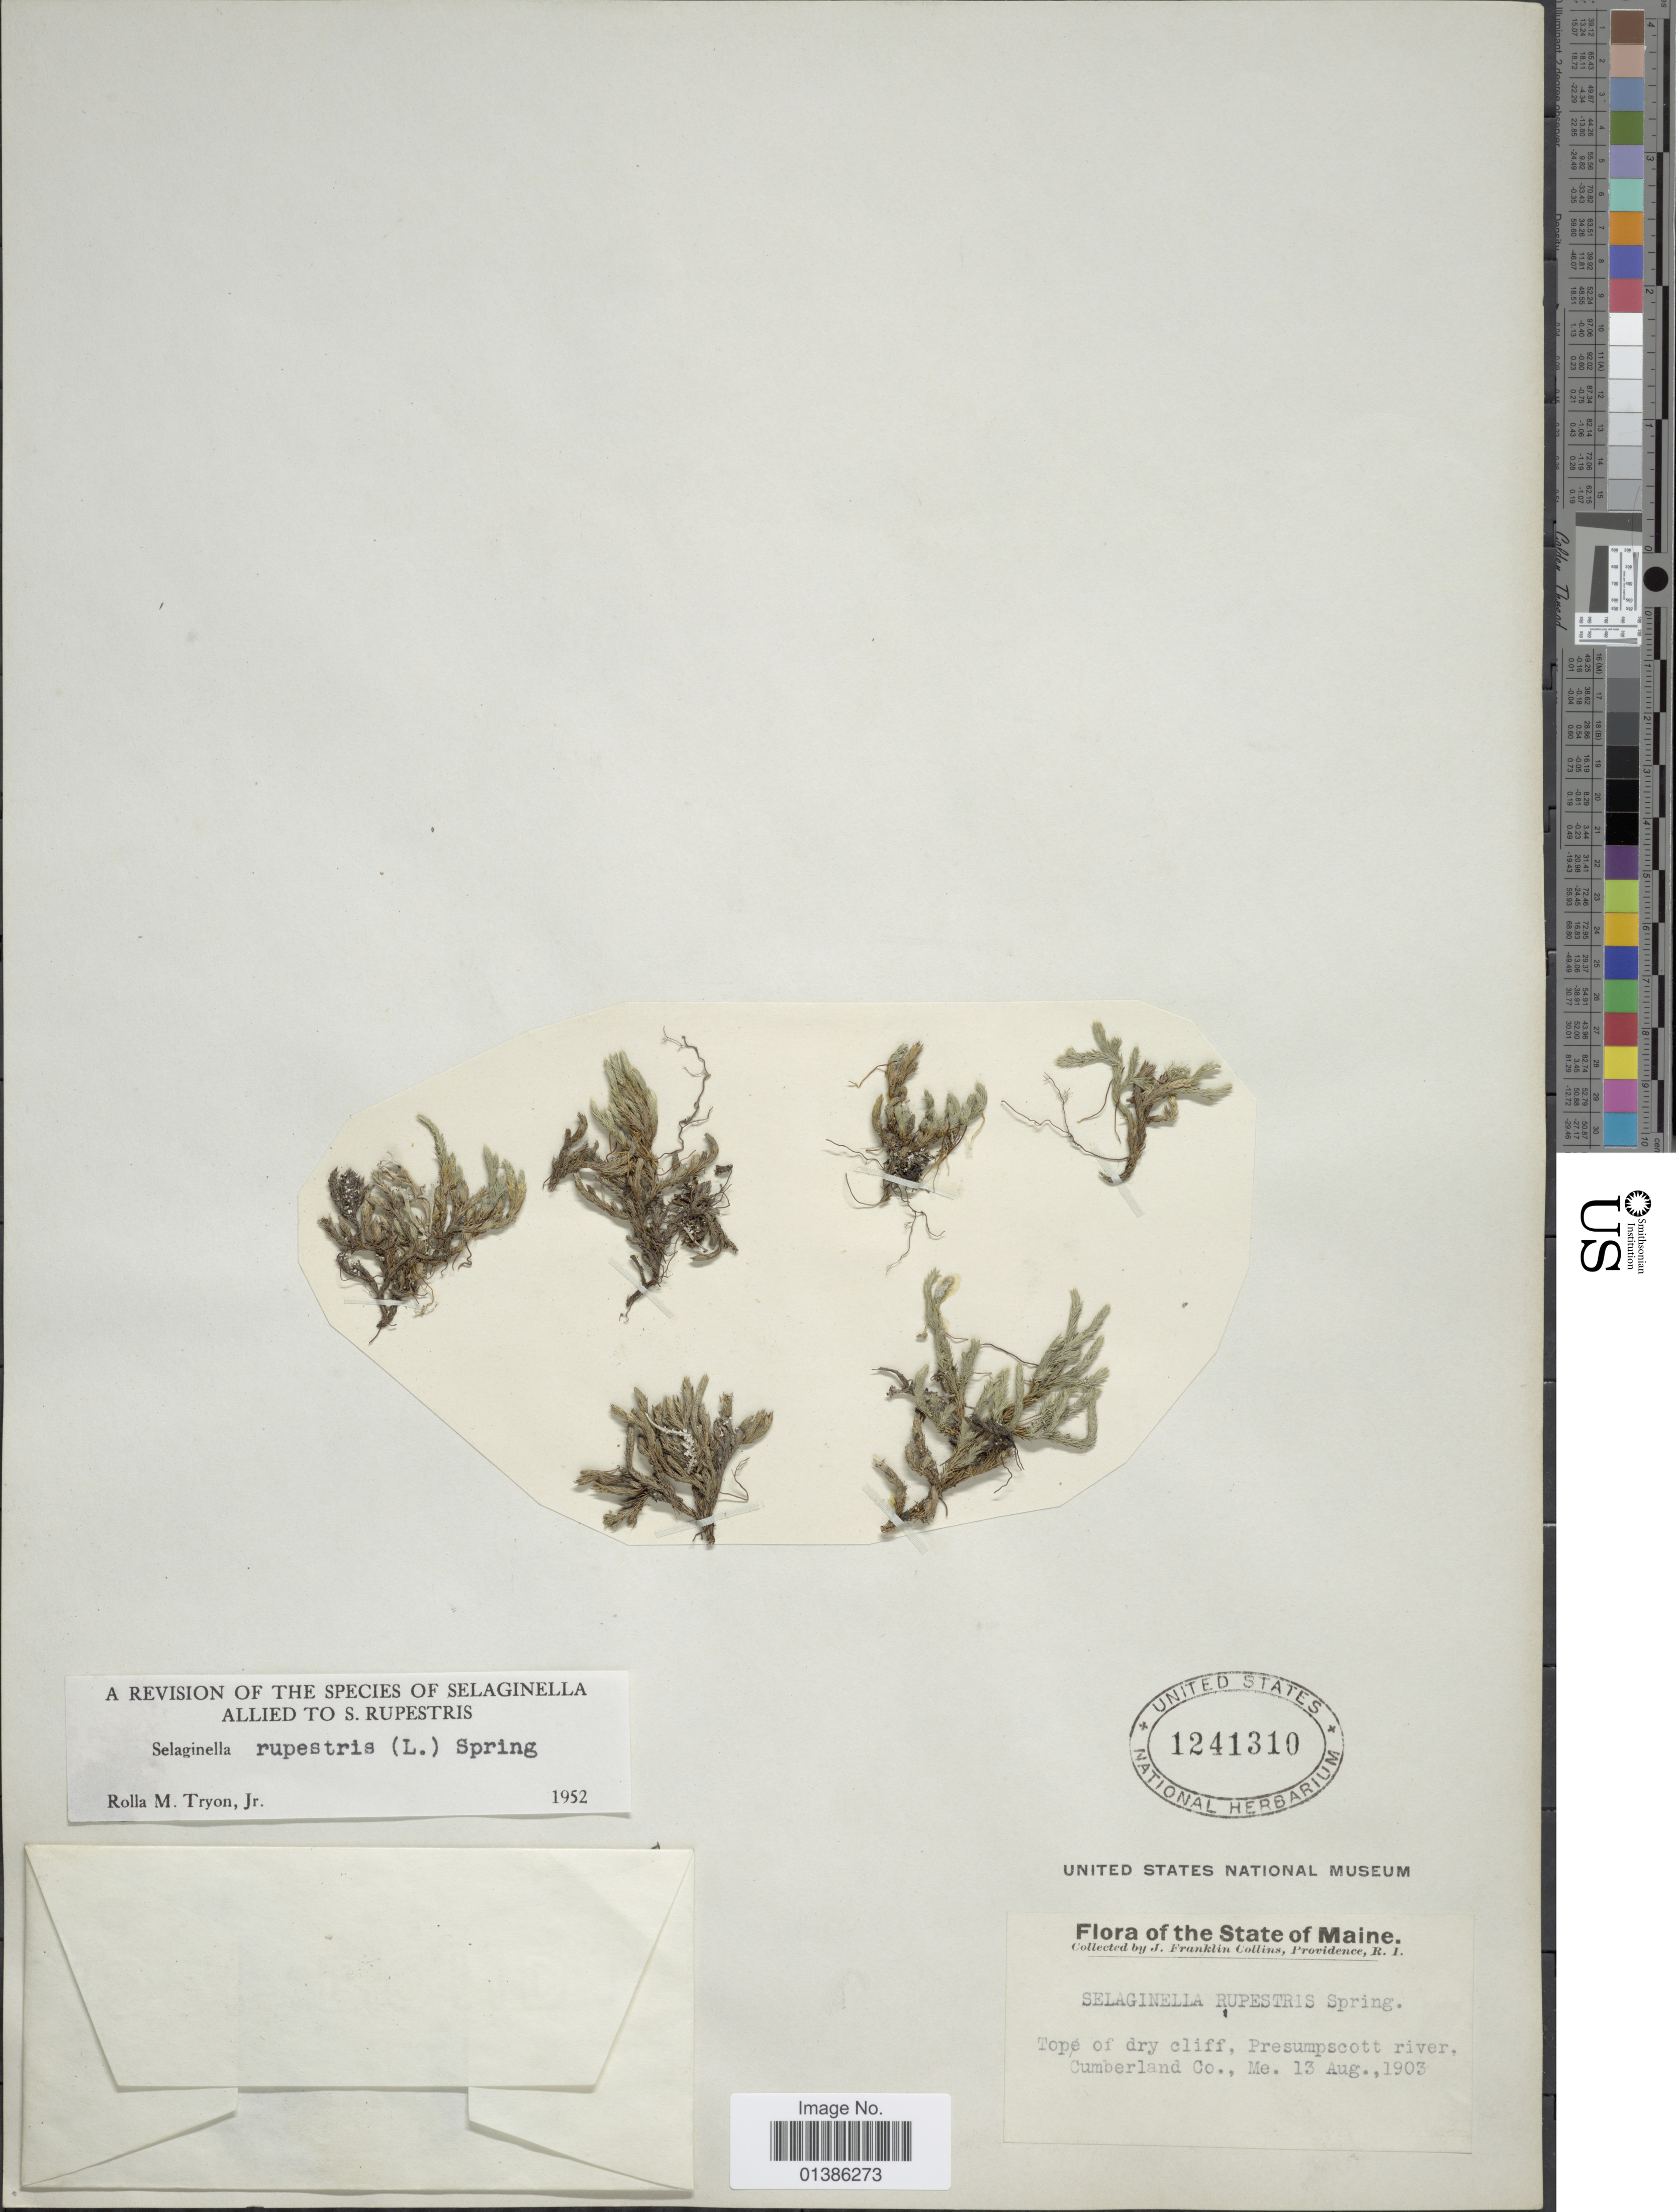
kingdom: Plantae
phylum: Tracheophyta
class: Lycopodiopsida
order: Selaginellales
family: Selaginellaceae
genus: Selaginella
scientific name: Selaginella rupestris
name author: (L.) Spring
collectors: J. Collins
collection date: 1903-08-13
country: United States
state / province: Maine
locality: Top of dry cliff, Presumpscott river, Cumberland Co.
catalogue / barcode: US 1241310